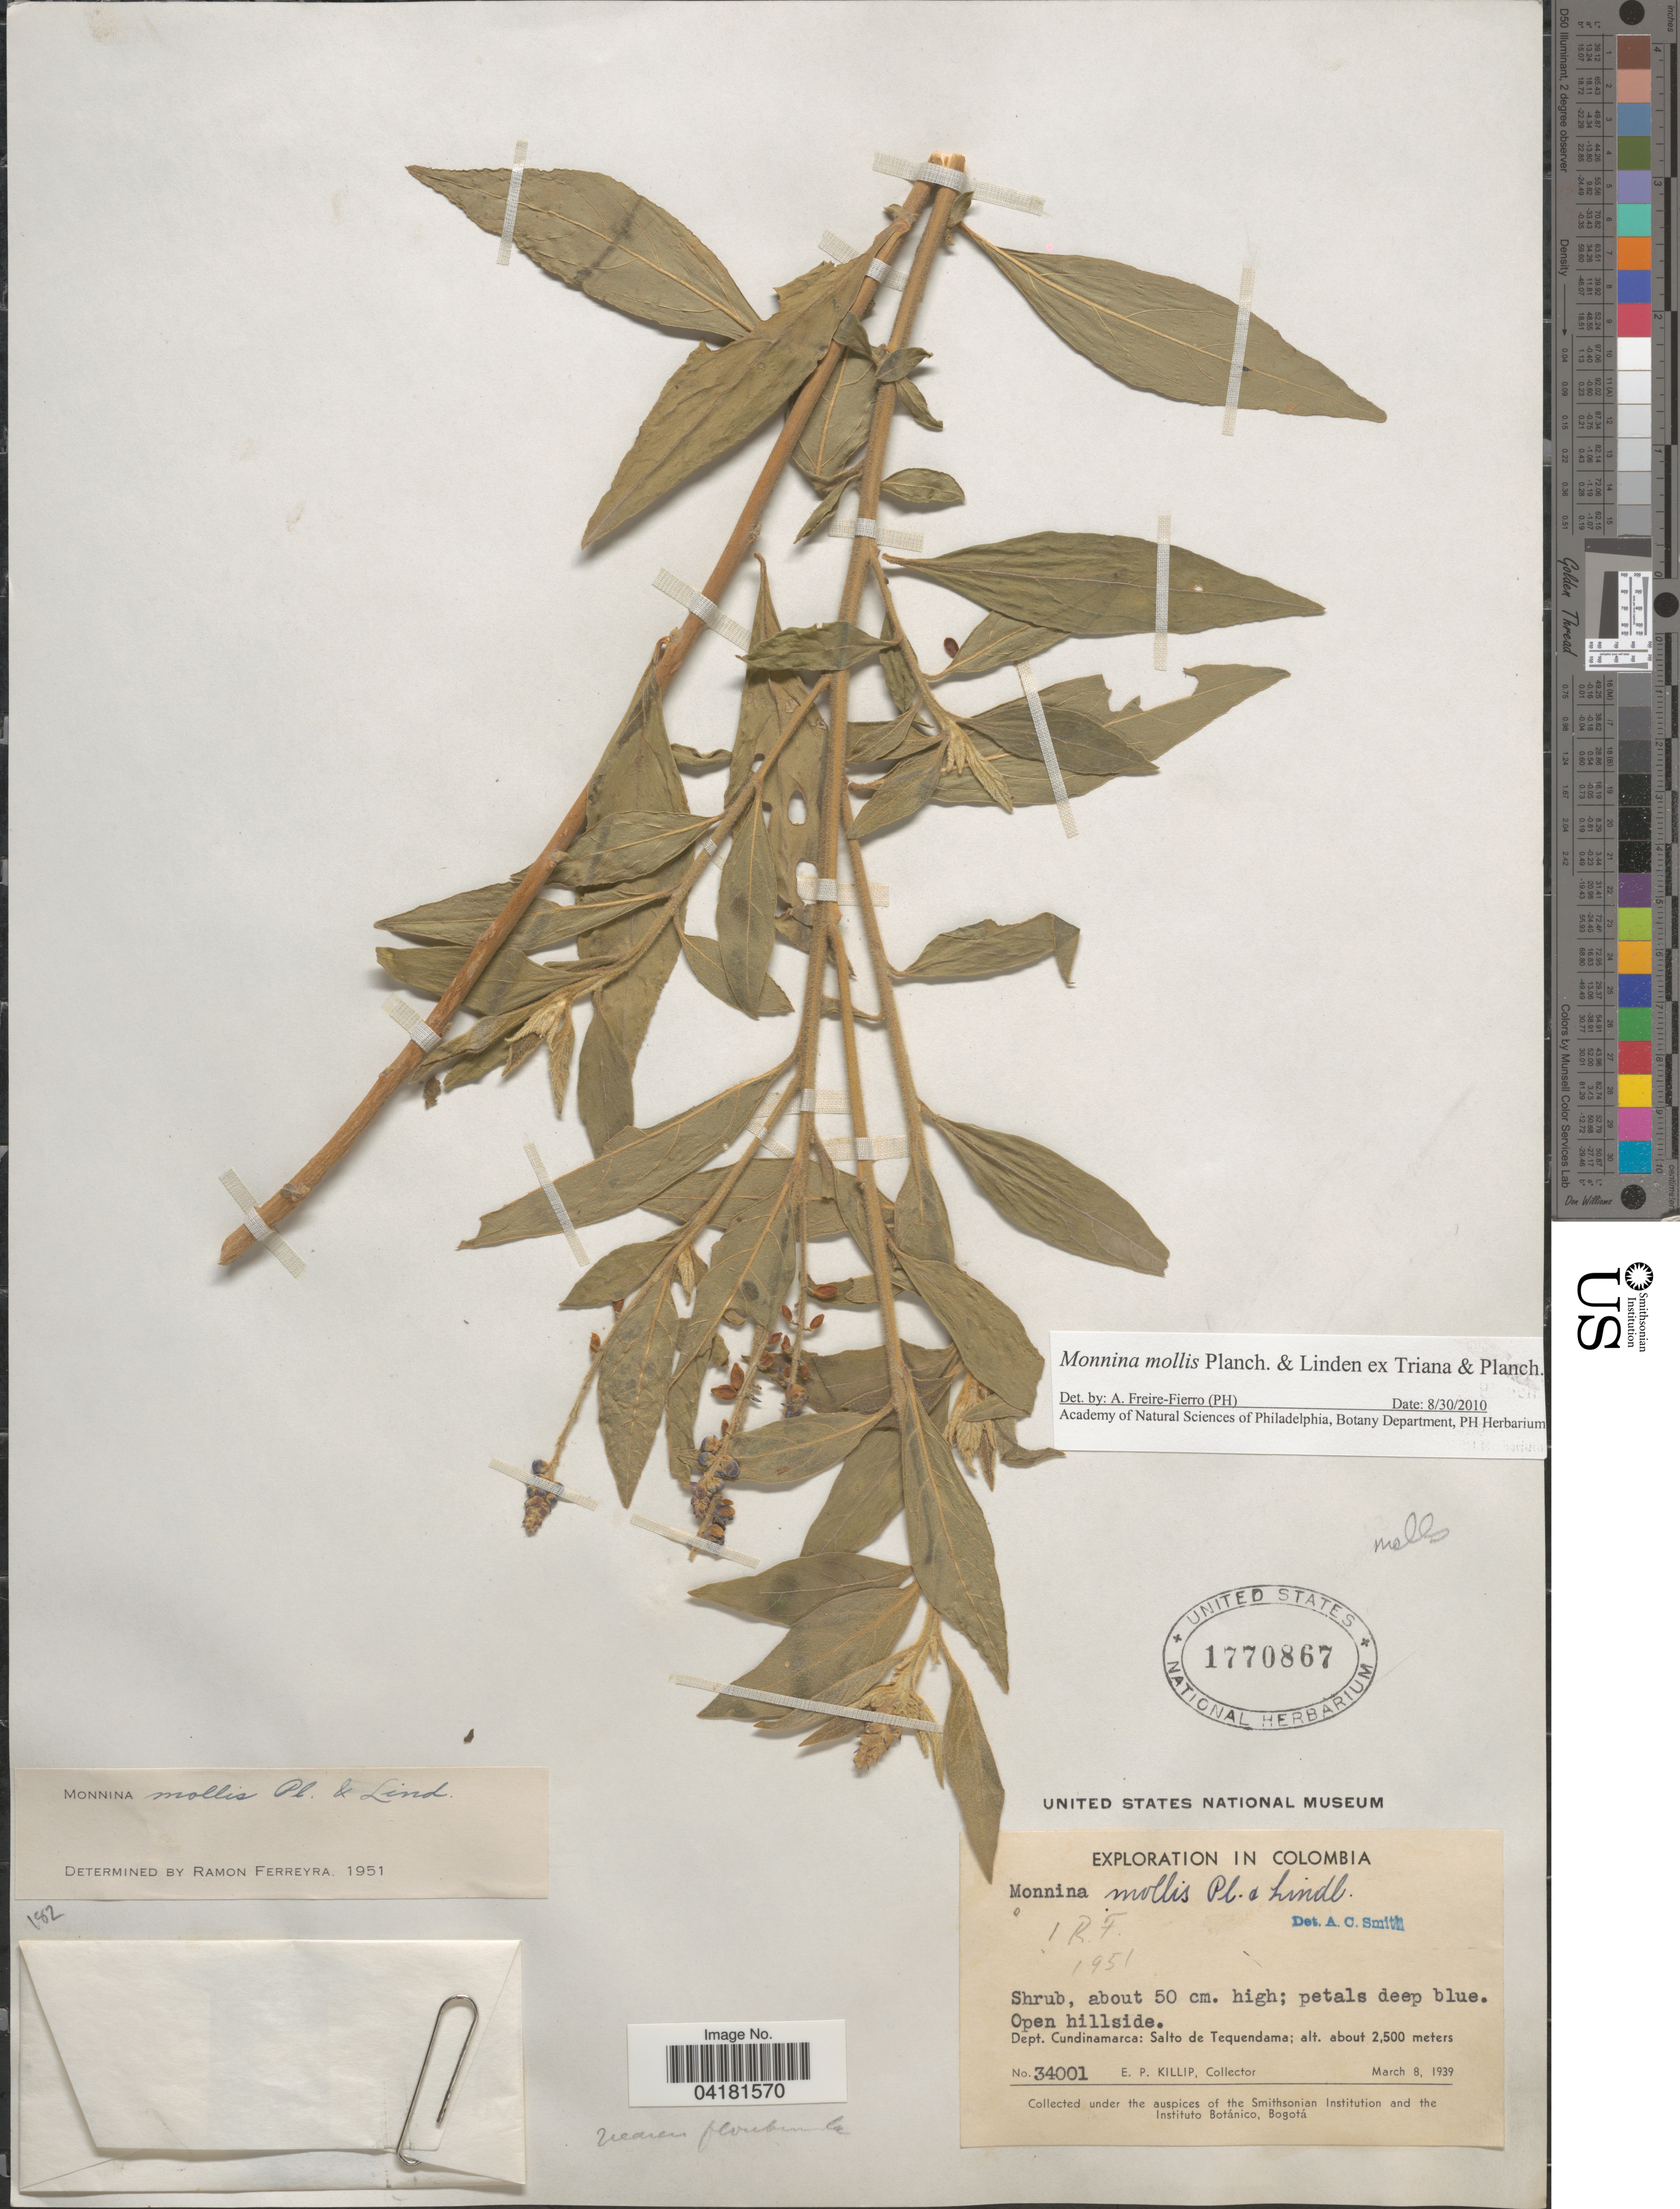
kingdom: Plantae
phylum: Tracheophyta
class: Magnoliopsida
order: Fabales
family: Polygalaceae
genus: Monnina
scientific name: Monnina mollis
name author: Planch. & Linden in Triana & Planch.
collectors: E. P. Killip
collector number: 34001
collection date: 1939-03-08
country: Colombia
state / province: Cundinamarca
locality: Exploration in Colombia. Open hillside. Dept. Cundinamarca: Salto de Tequendama.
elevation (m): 2500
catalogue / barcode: US 1770867